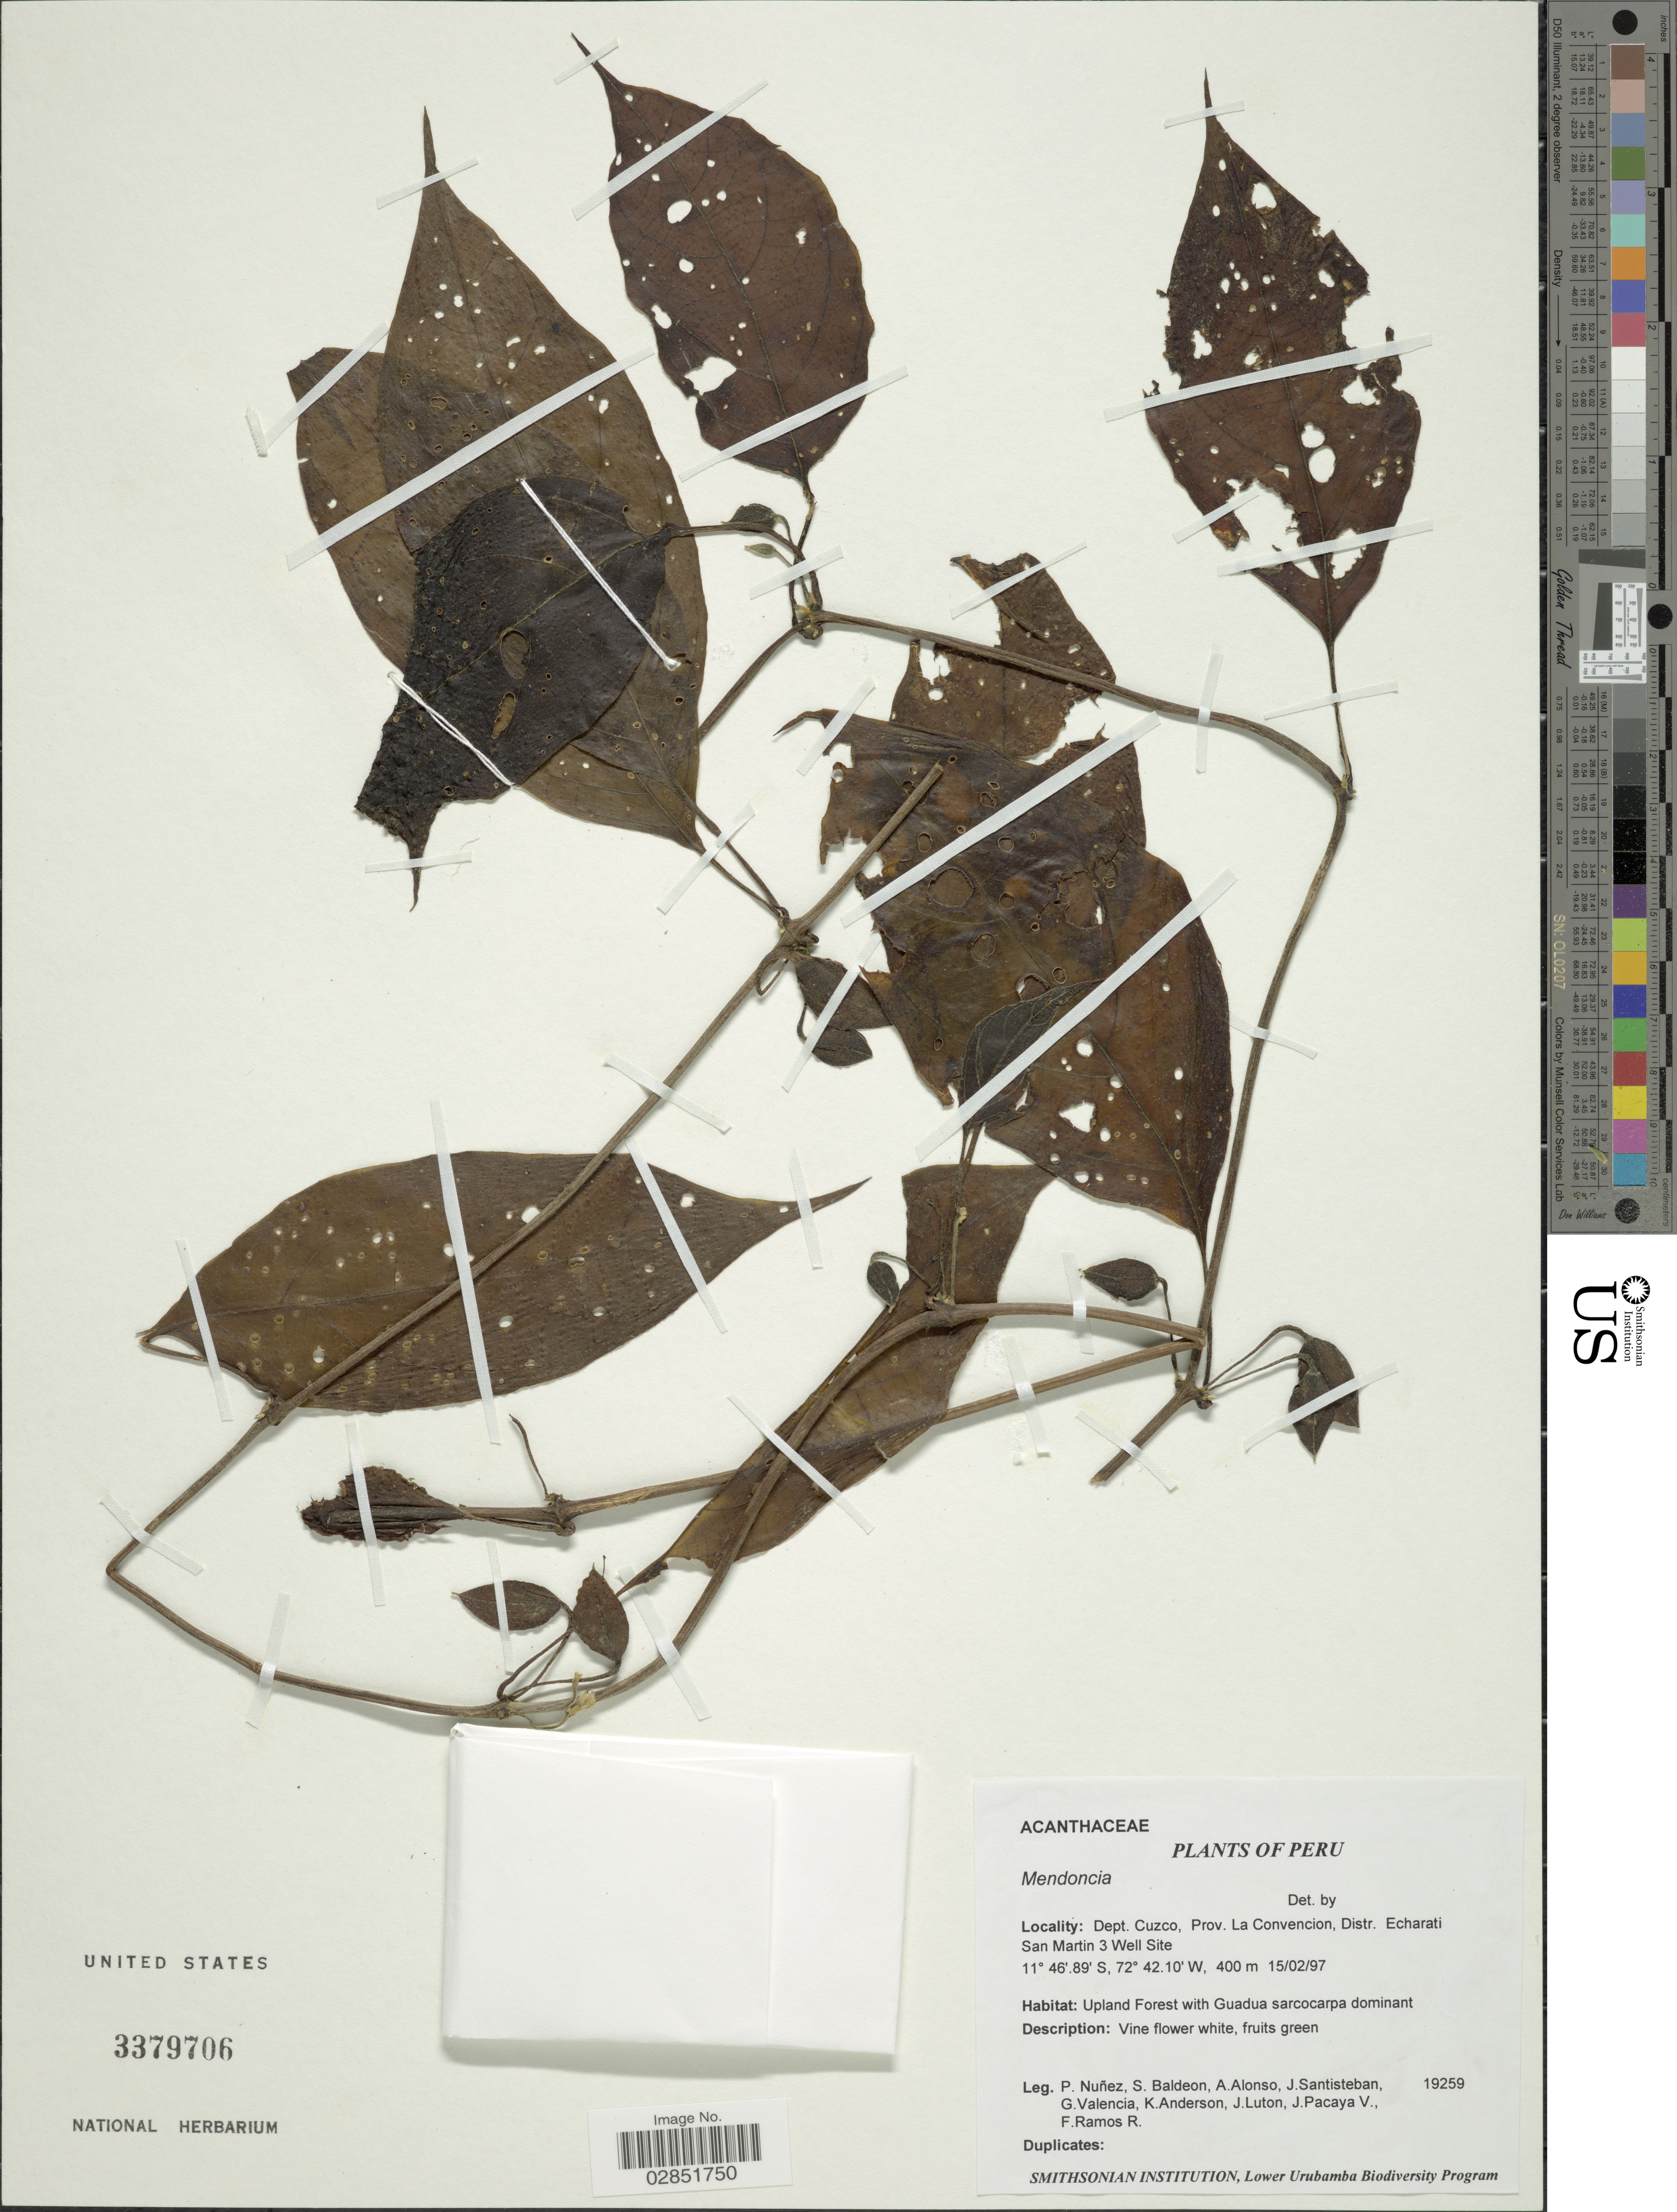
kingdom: Plantae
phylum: Tracheophyta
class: Magnoliopsida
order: Lamiales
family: Acanthaceae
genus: Mendoncia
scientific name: Mendoncia sp.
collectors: P. Nuñez V., S. Baldeon, A. Alonso, J. Santisteban & et al.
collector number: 19259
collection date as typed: Transcribed d/m/y: 15/2/97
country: Peru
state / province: Cusco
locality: Dept. Cuzco, Prov. La Convencion, Distr. Echarati. San Martin 3 Well Site.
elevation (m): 400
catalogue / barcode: US 3379706